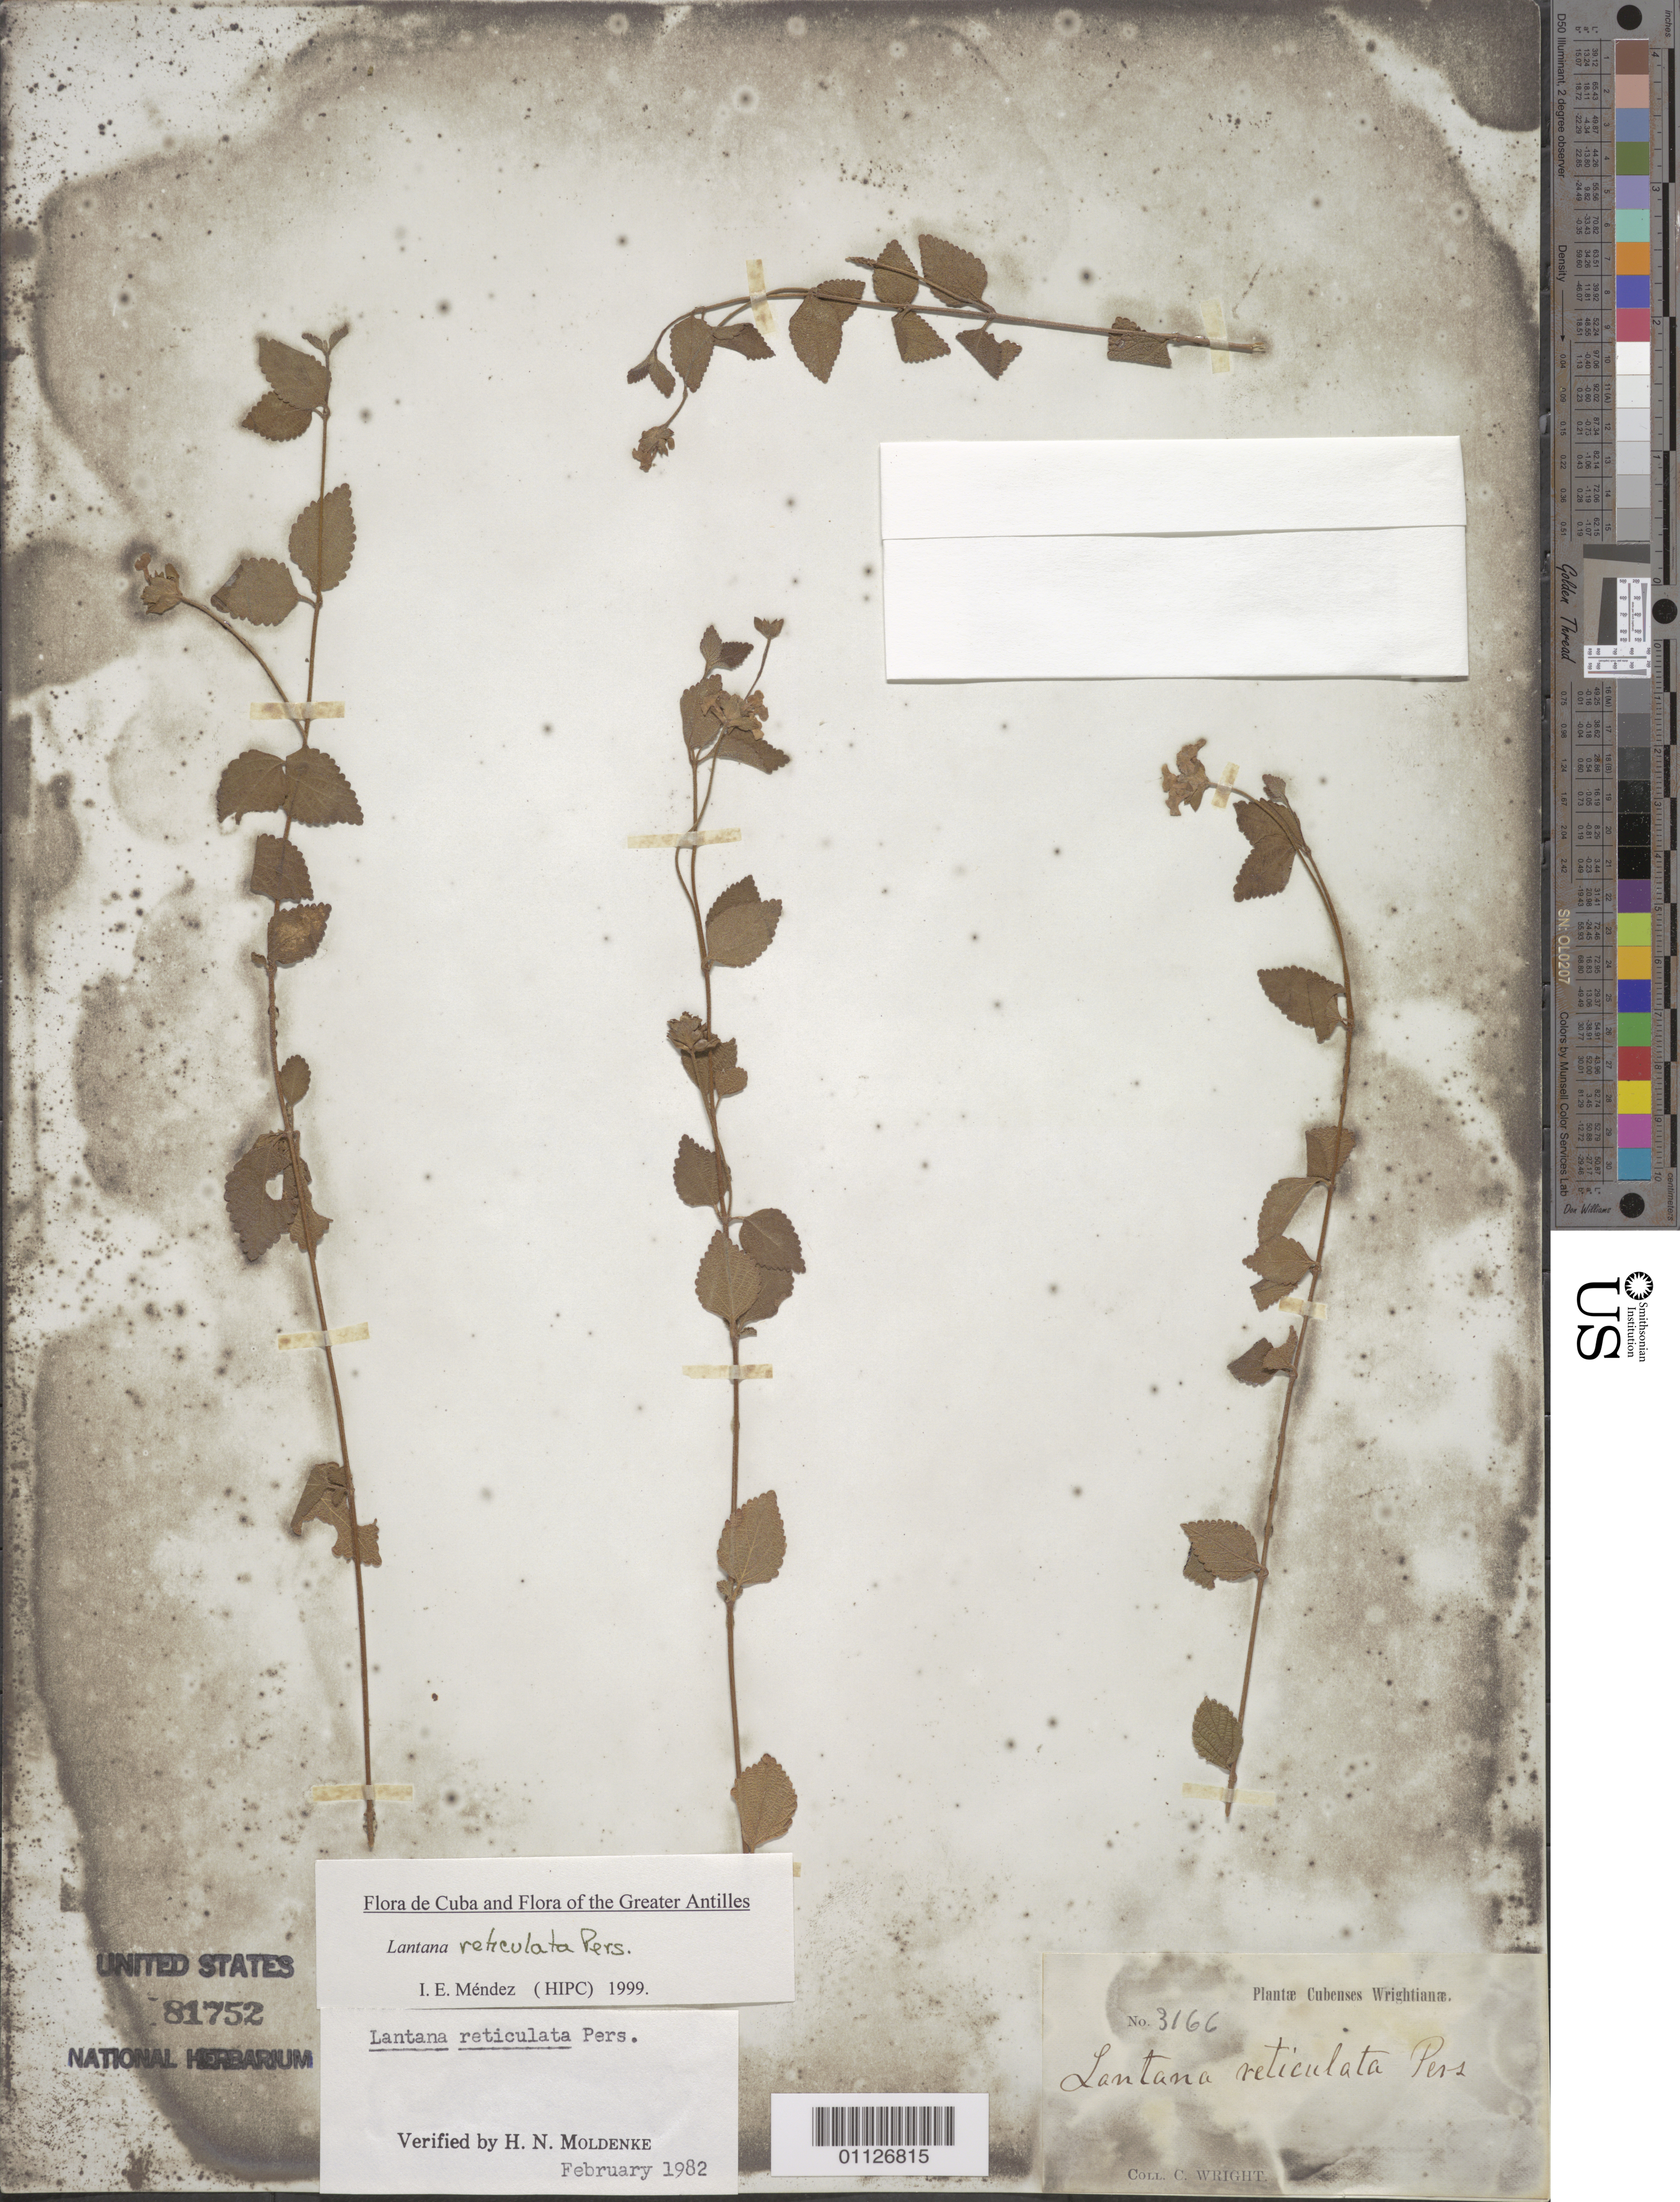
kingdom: Plantae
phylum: Tracheophyta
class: Magnoliopsida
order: Lamiales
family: Verbenaceae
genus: Lantana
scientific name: Lantana reticulata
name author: Pers.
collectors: C. Wright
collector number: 3166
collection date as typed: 1800 to 1899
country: Cuba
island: Cuba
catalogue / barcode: US 81752